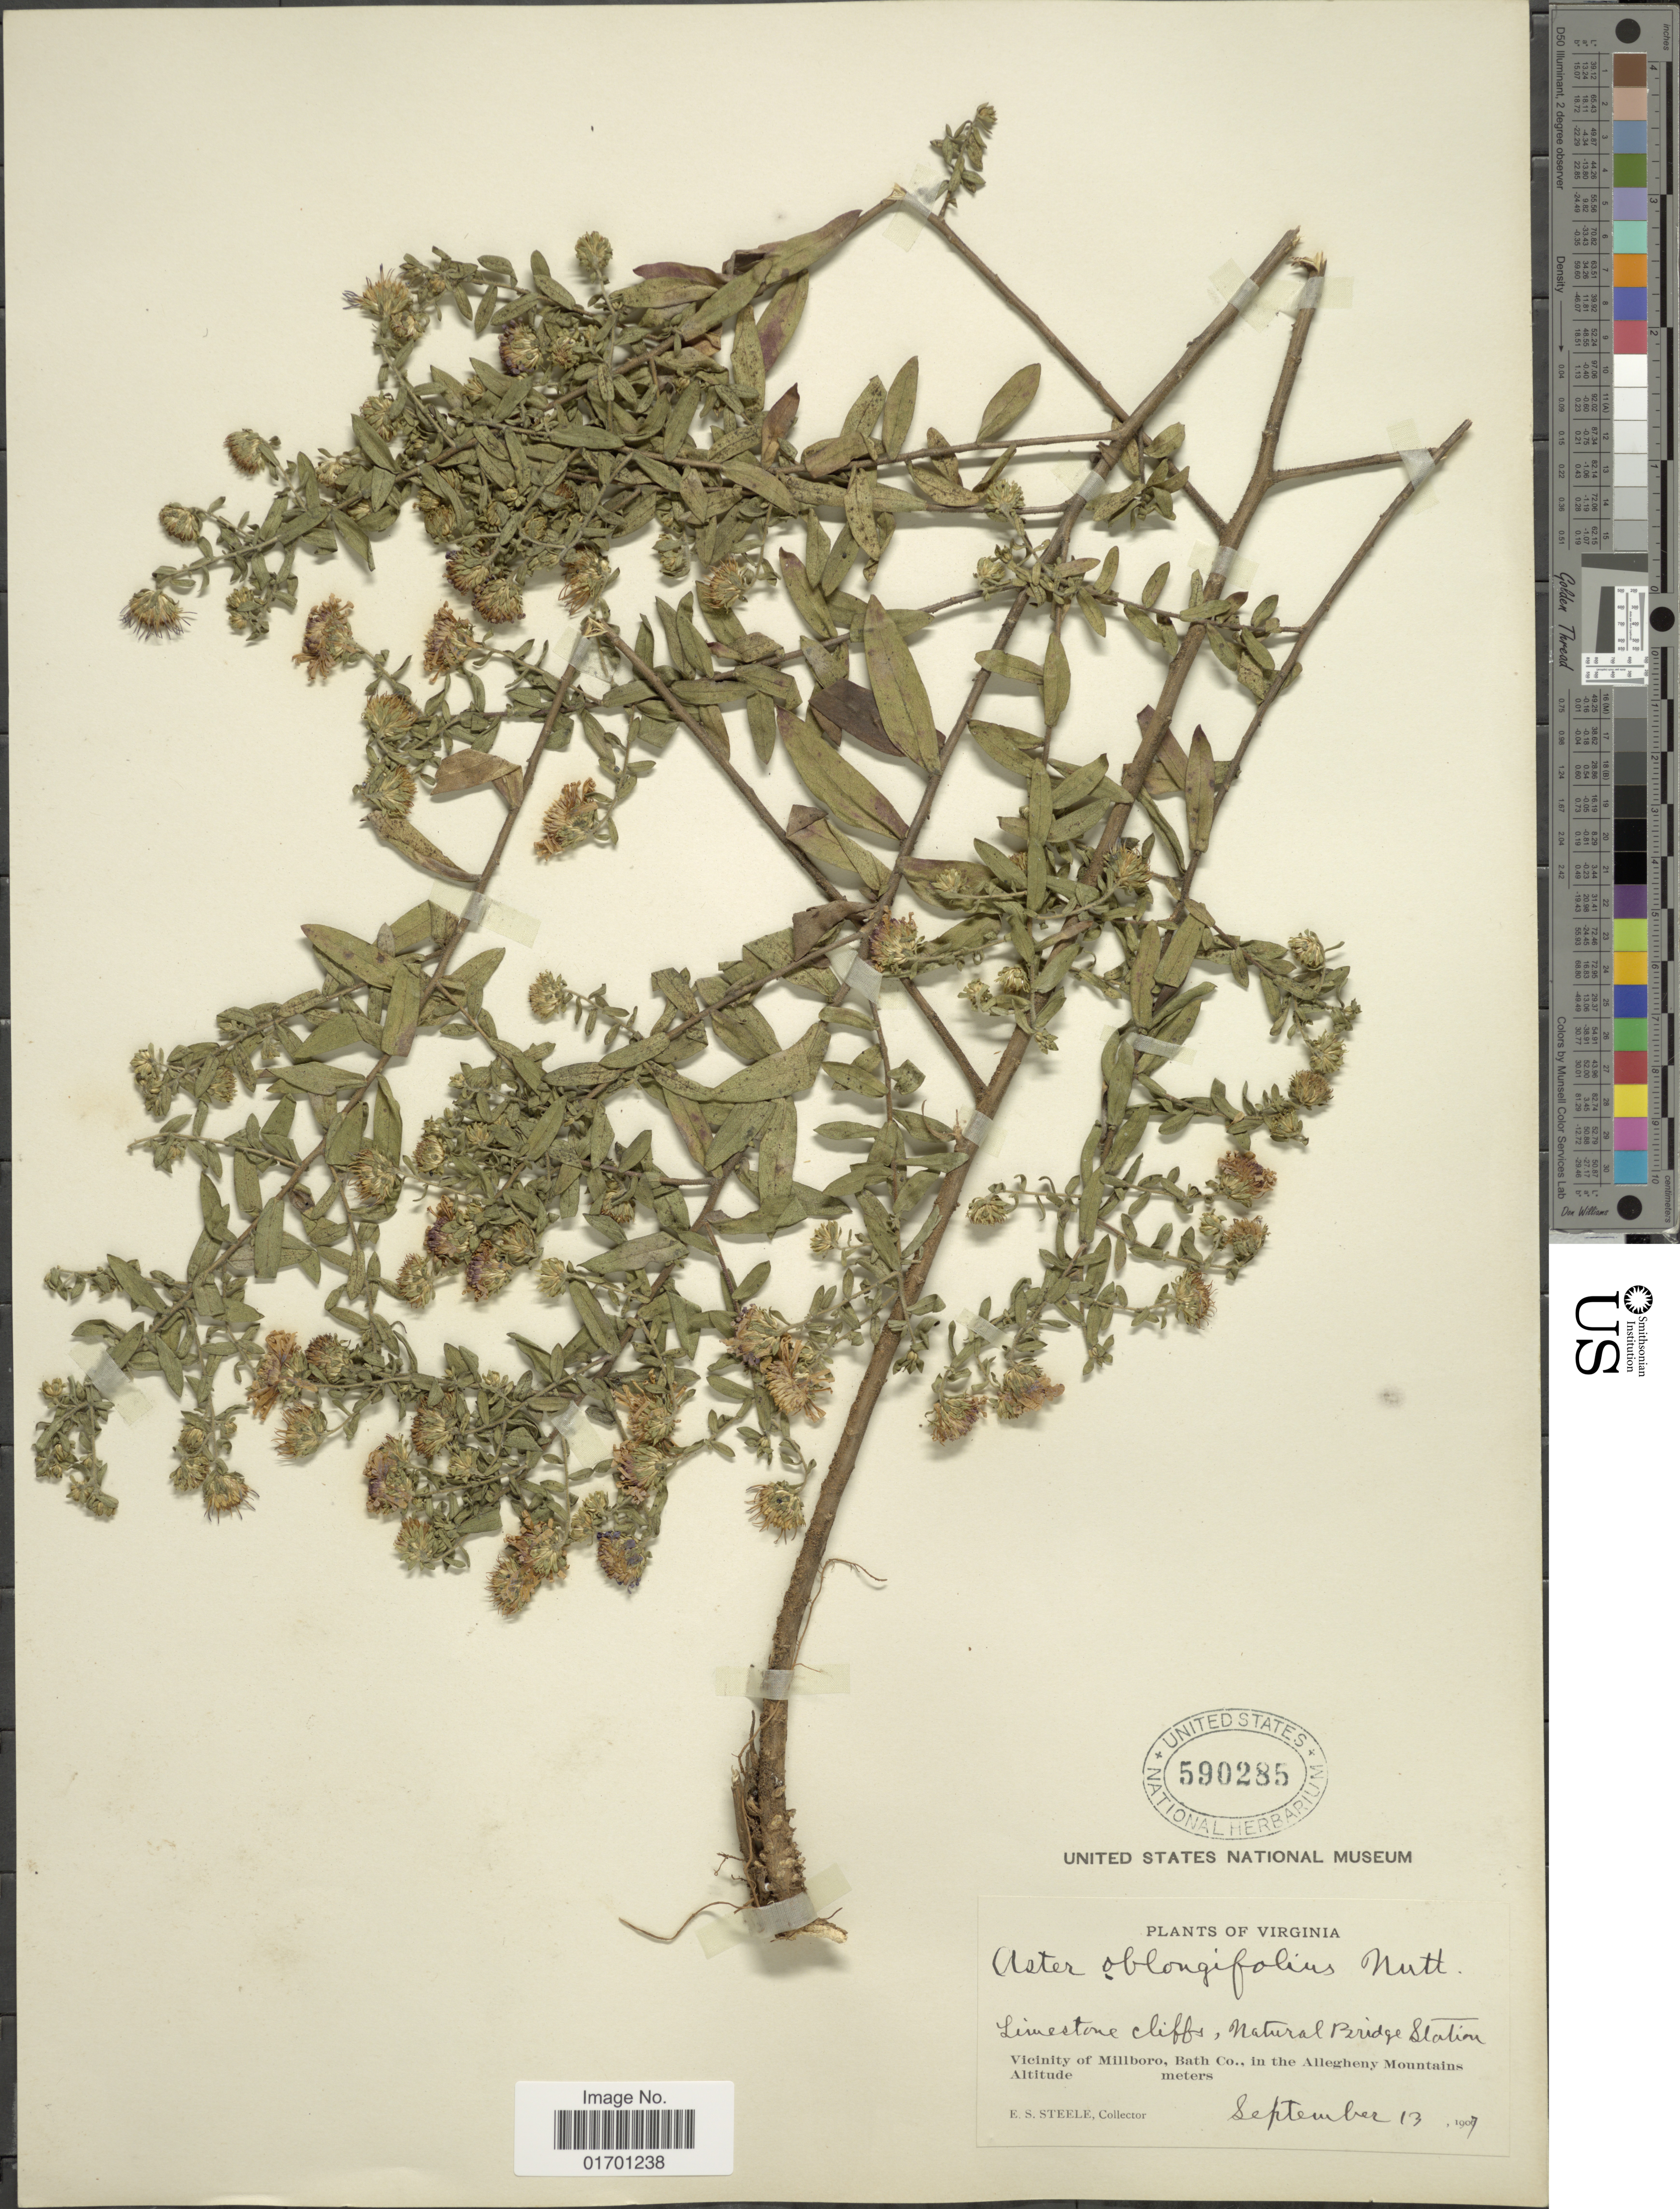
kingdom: Plantae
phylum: Tracheophyta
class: Magnoliopsida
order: Asterales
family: Asteraceae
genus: Symphyotrichum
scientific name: Symphyotrichum oblongifolium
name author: (Nutt.) G.L. Nesom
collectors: E. Steele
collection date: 1907-09-13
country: United States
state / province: Virginia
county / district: Bath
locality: Limestone cliffs, natural Bridhe station, Vicinity of Millboro, Bath Co. in the Allegheny Mountains.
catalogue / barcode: US 590285